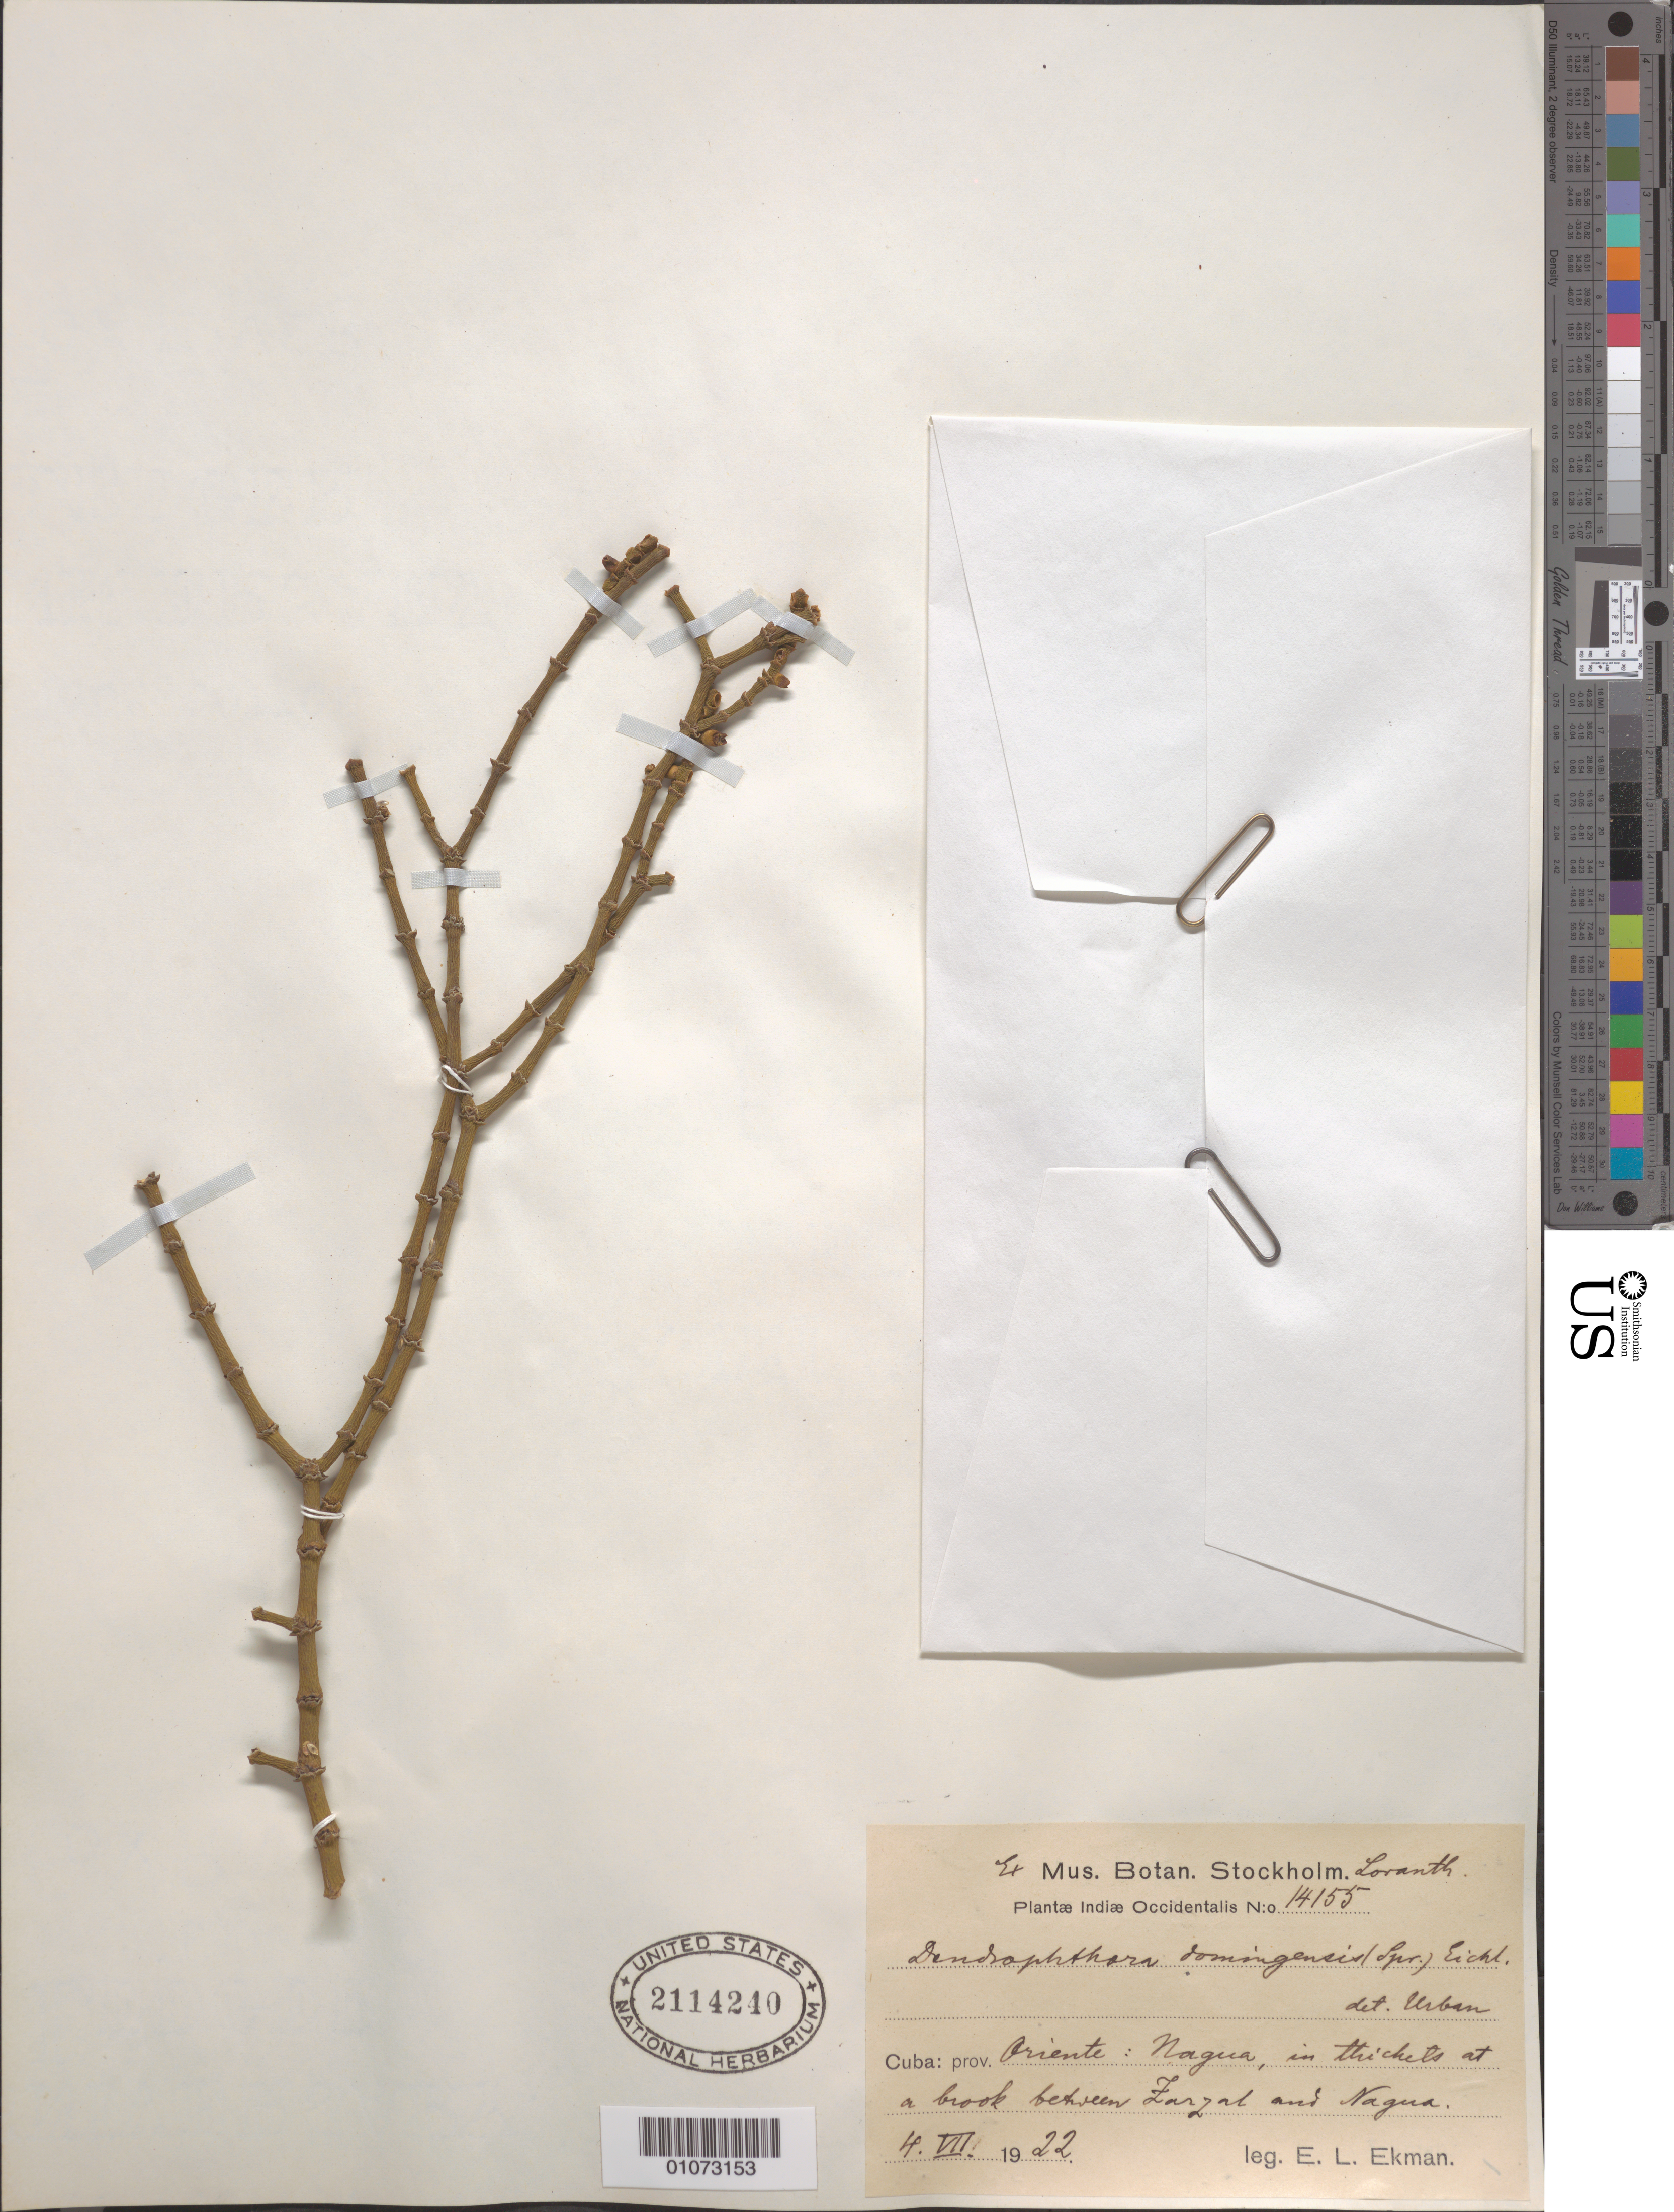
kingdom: Plantae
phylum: Tracheophyta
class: Magnoliopsida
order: Santalales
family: Viscaceae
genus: Dendrophthora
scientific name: Dendrophthora domingensis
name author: (Spreng.) Eichler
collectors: E. L. Ekman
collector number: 14155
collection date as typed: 04 Jul 1922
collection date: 1922-07-04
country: Cuba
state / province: Oriente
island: Cuba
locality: Nagua, in thickets at a brook between Largal and Nagua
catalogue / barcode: US 2114240